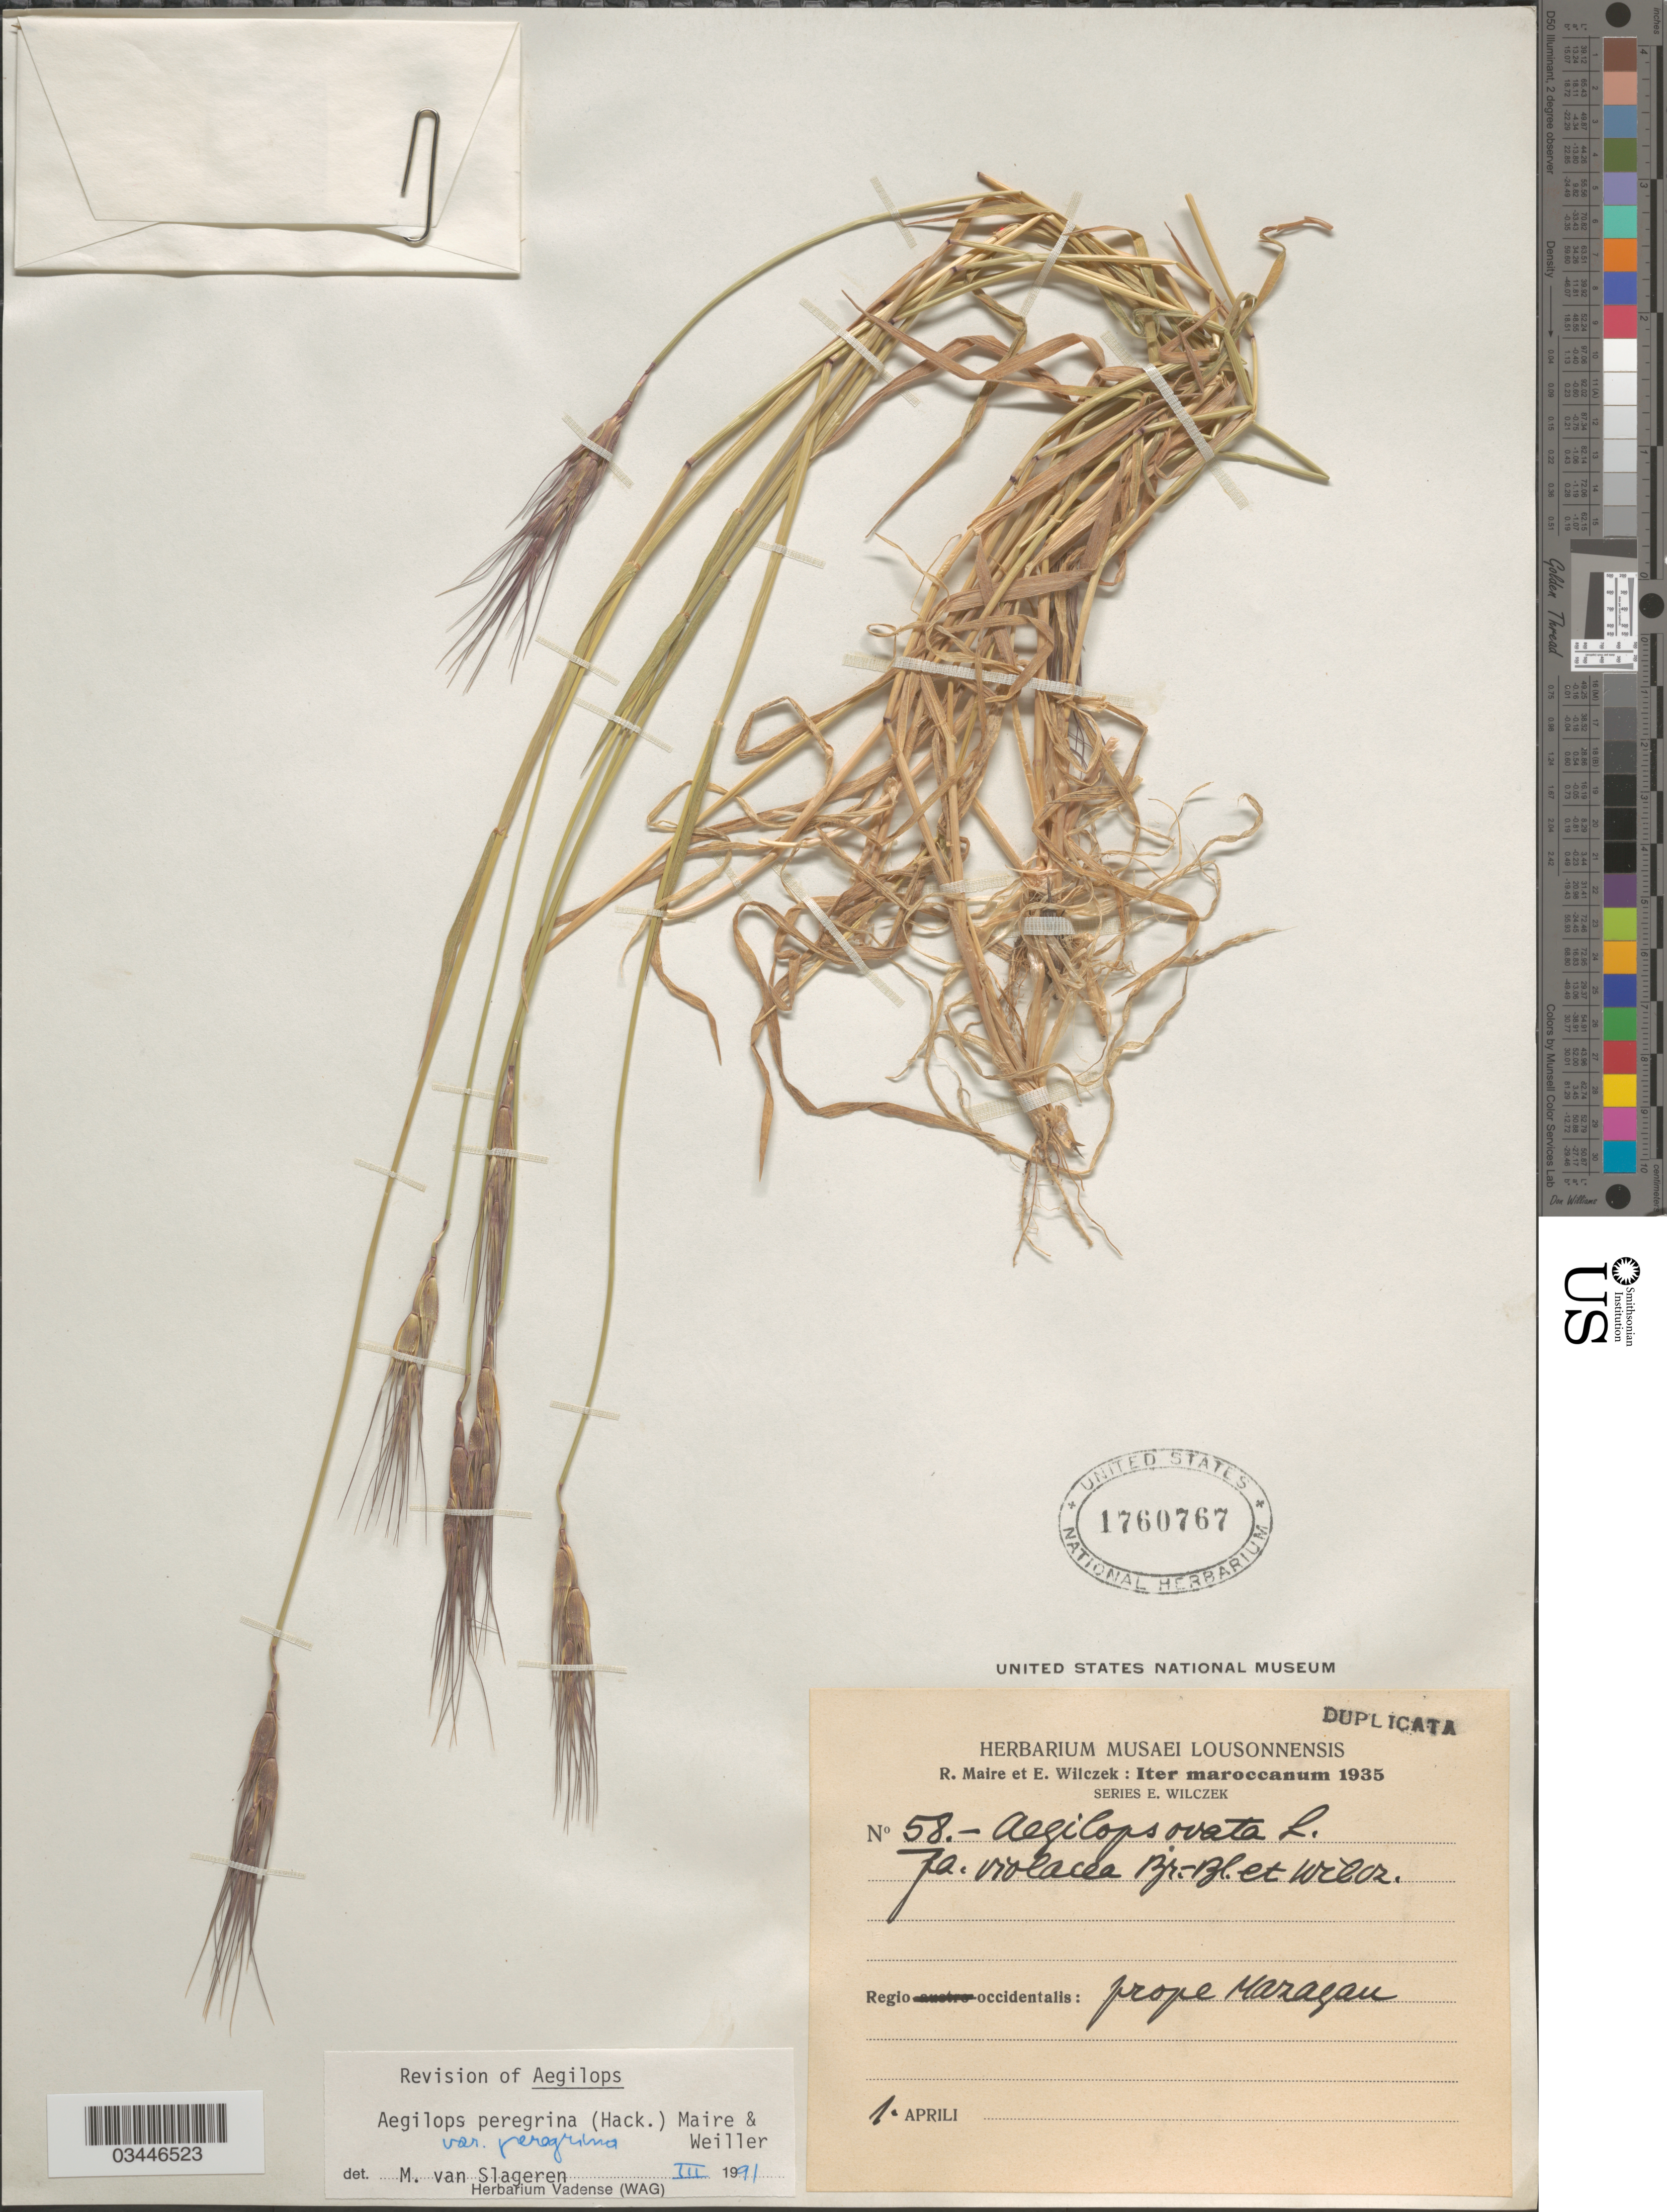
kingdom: Plantae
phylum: Tracheophyta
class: Liliopsida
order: Poales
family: Poaceae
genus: Aegilops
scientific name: Aegilops peregrina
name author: (Hack.) Eig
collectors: R. Maire & E. Wilczek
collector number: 58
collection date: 1935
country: Morocco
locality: Iter maroccanum 1935. Regio occidentalis: prope Mazagan.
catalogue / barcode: US 1760767